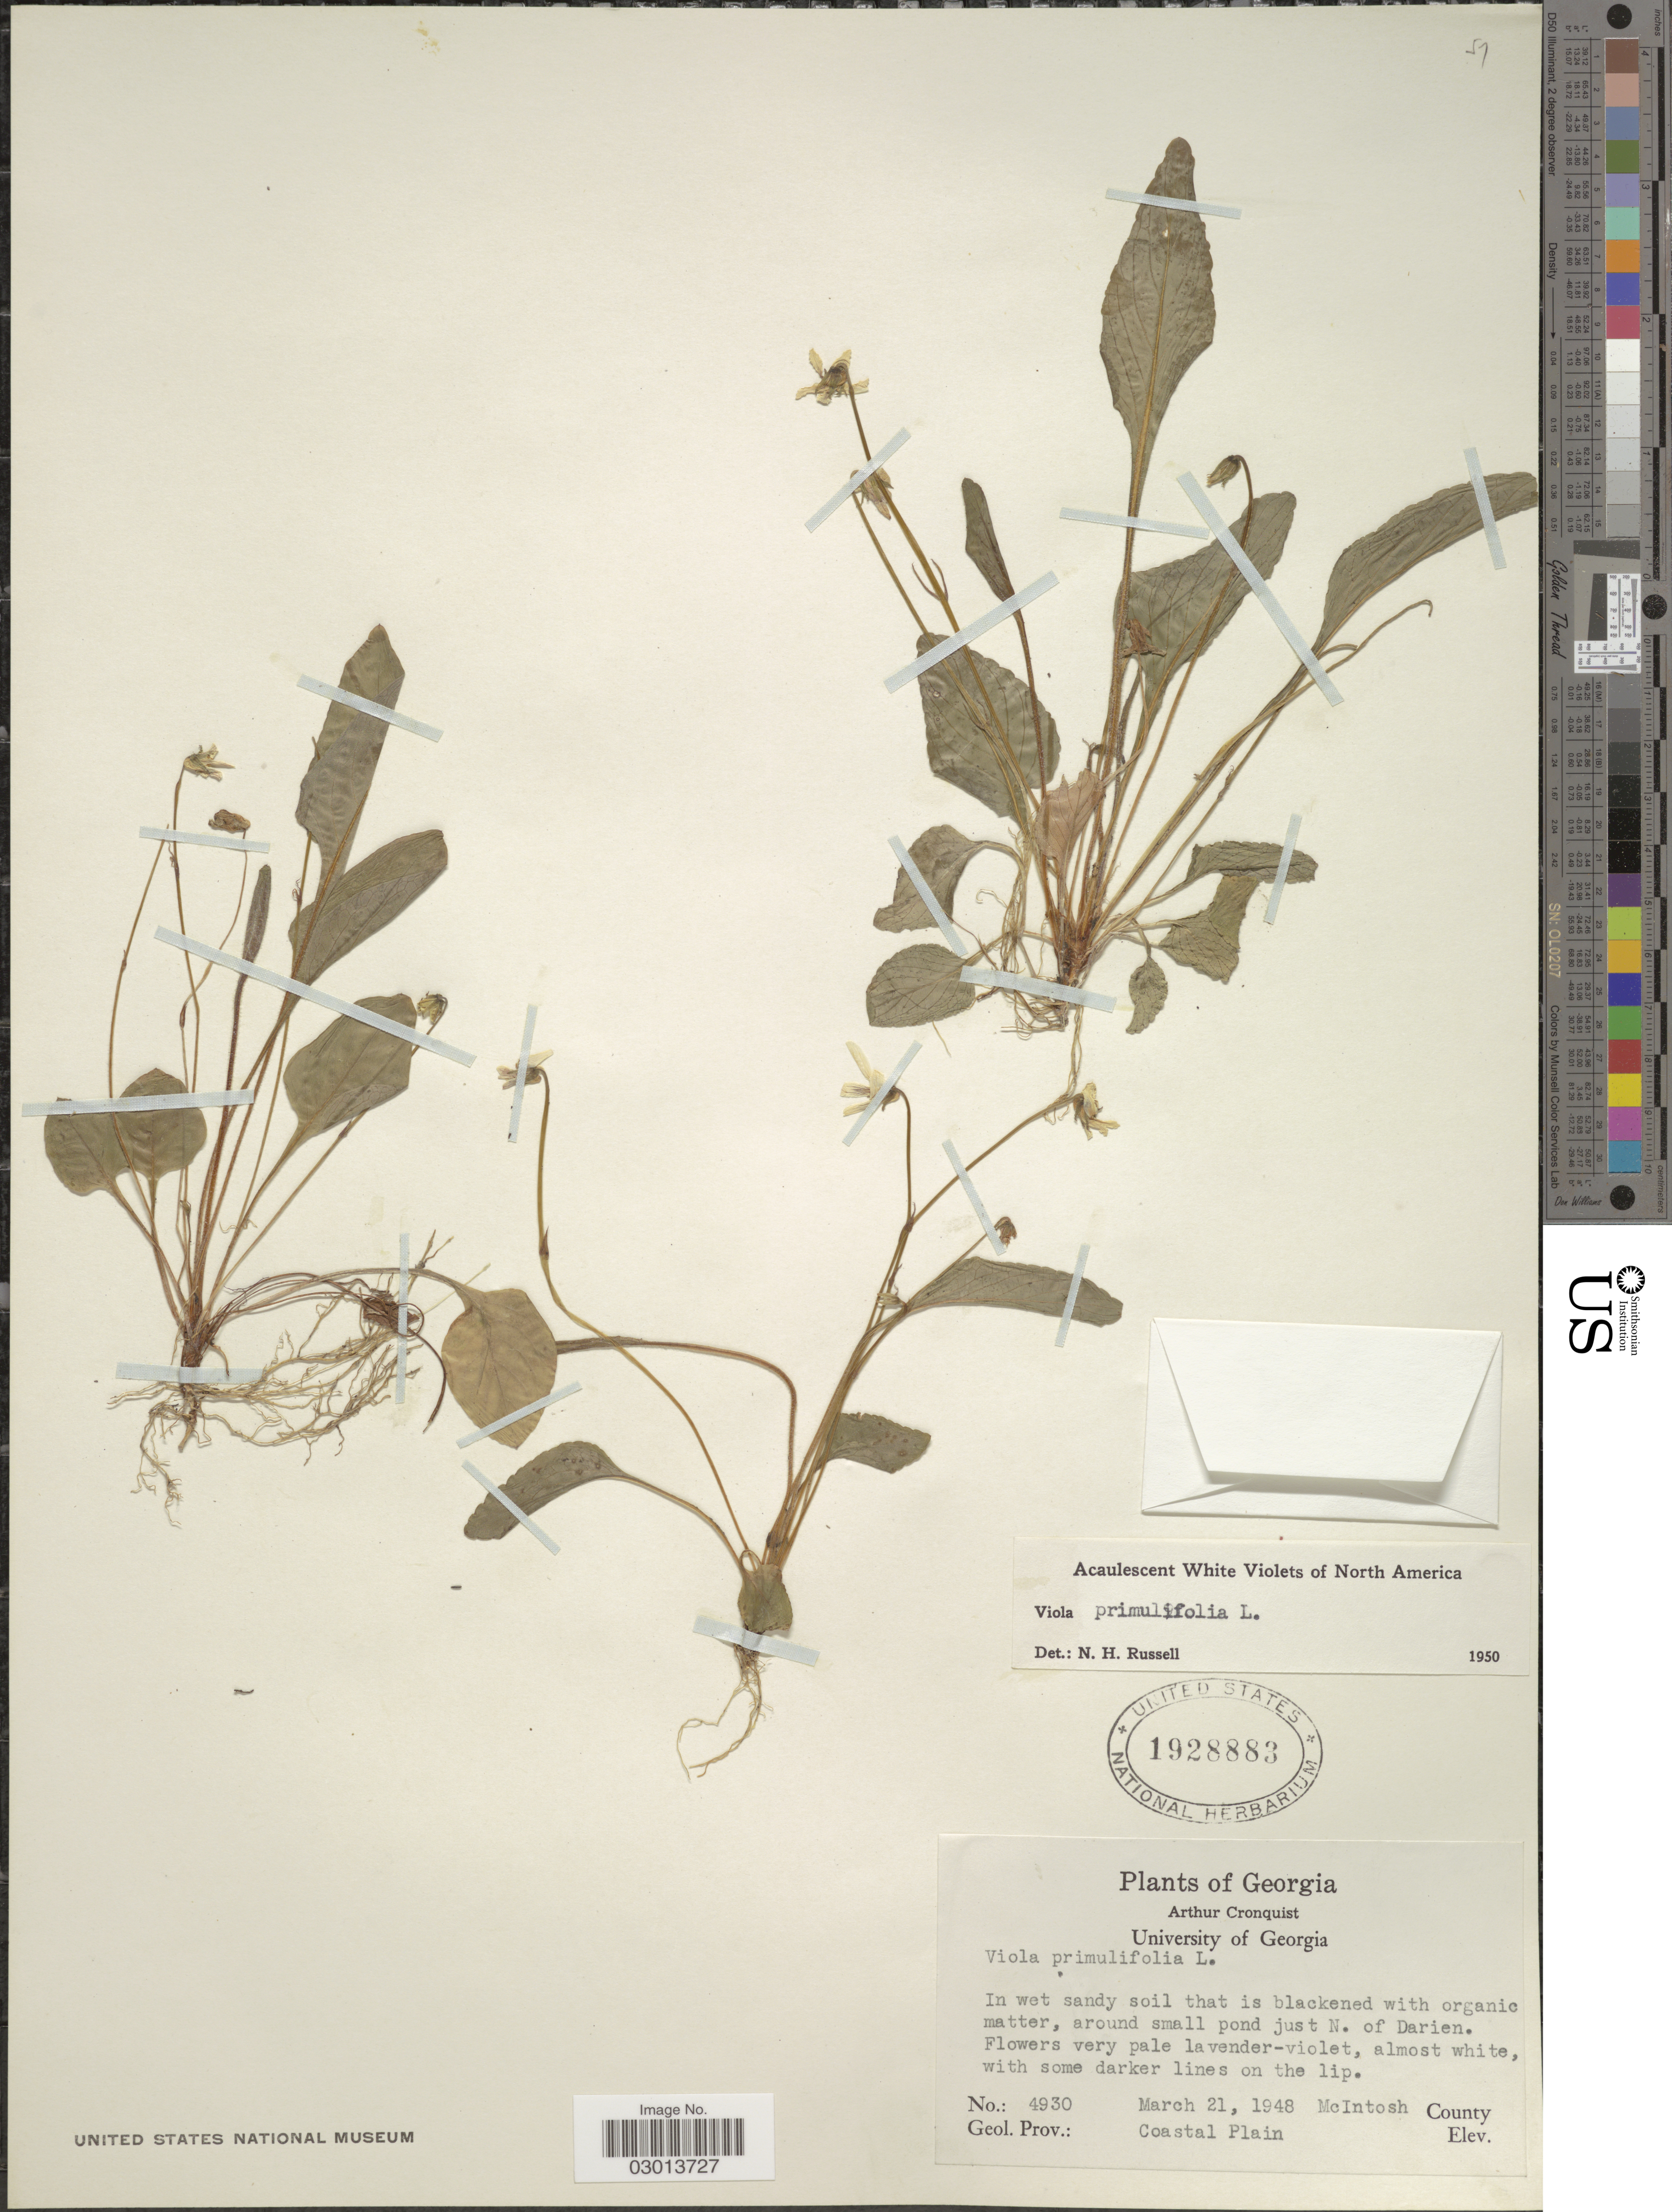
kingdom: Plantae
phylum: Tracheophyta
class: Magnoliopsida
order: Malpighiales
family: Violaceae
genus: Viola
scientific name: Viola primulifolia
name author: L.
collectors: A. J. Cronquist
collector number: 4930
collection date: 1948-03-21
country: United States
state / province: Georgia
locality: Around small pond just N. of Darien. McIntosh County. Geol. Prov.: Coastal Plain.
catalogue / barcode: US 1928883